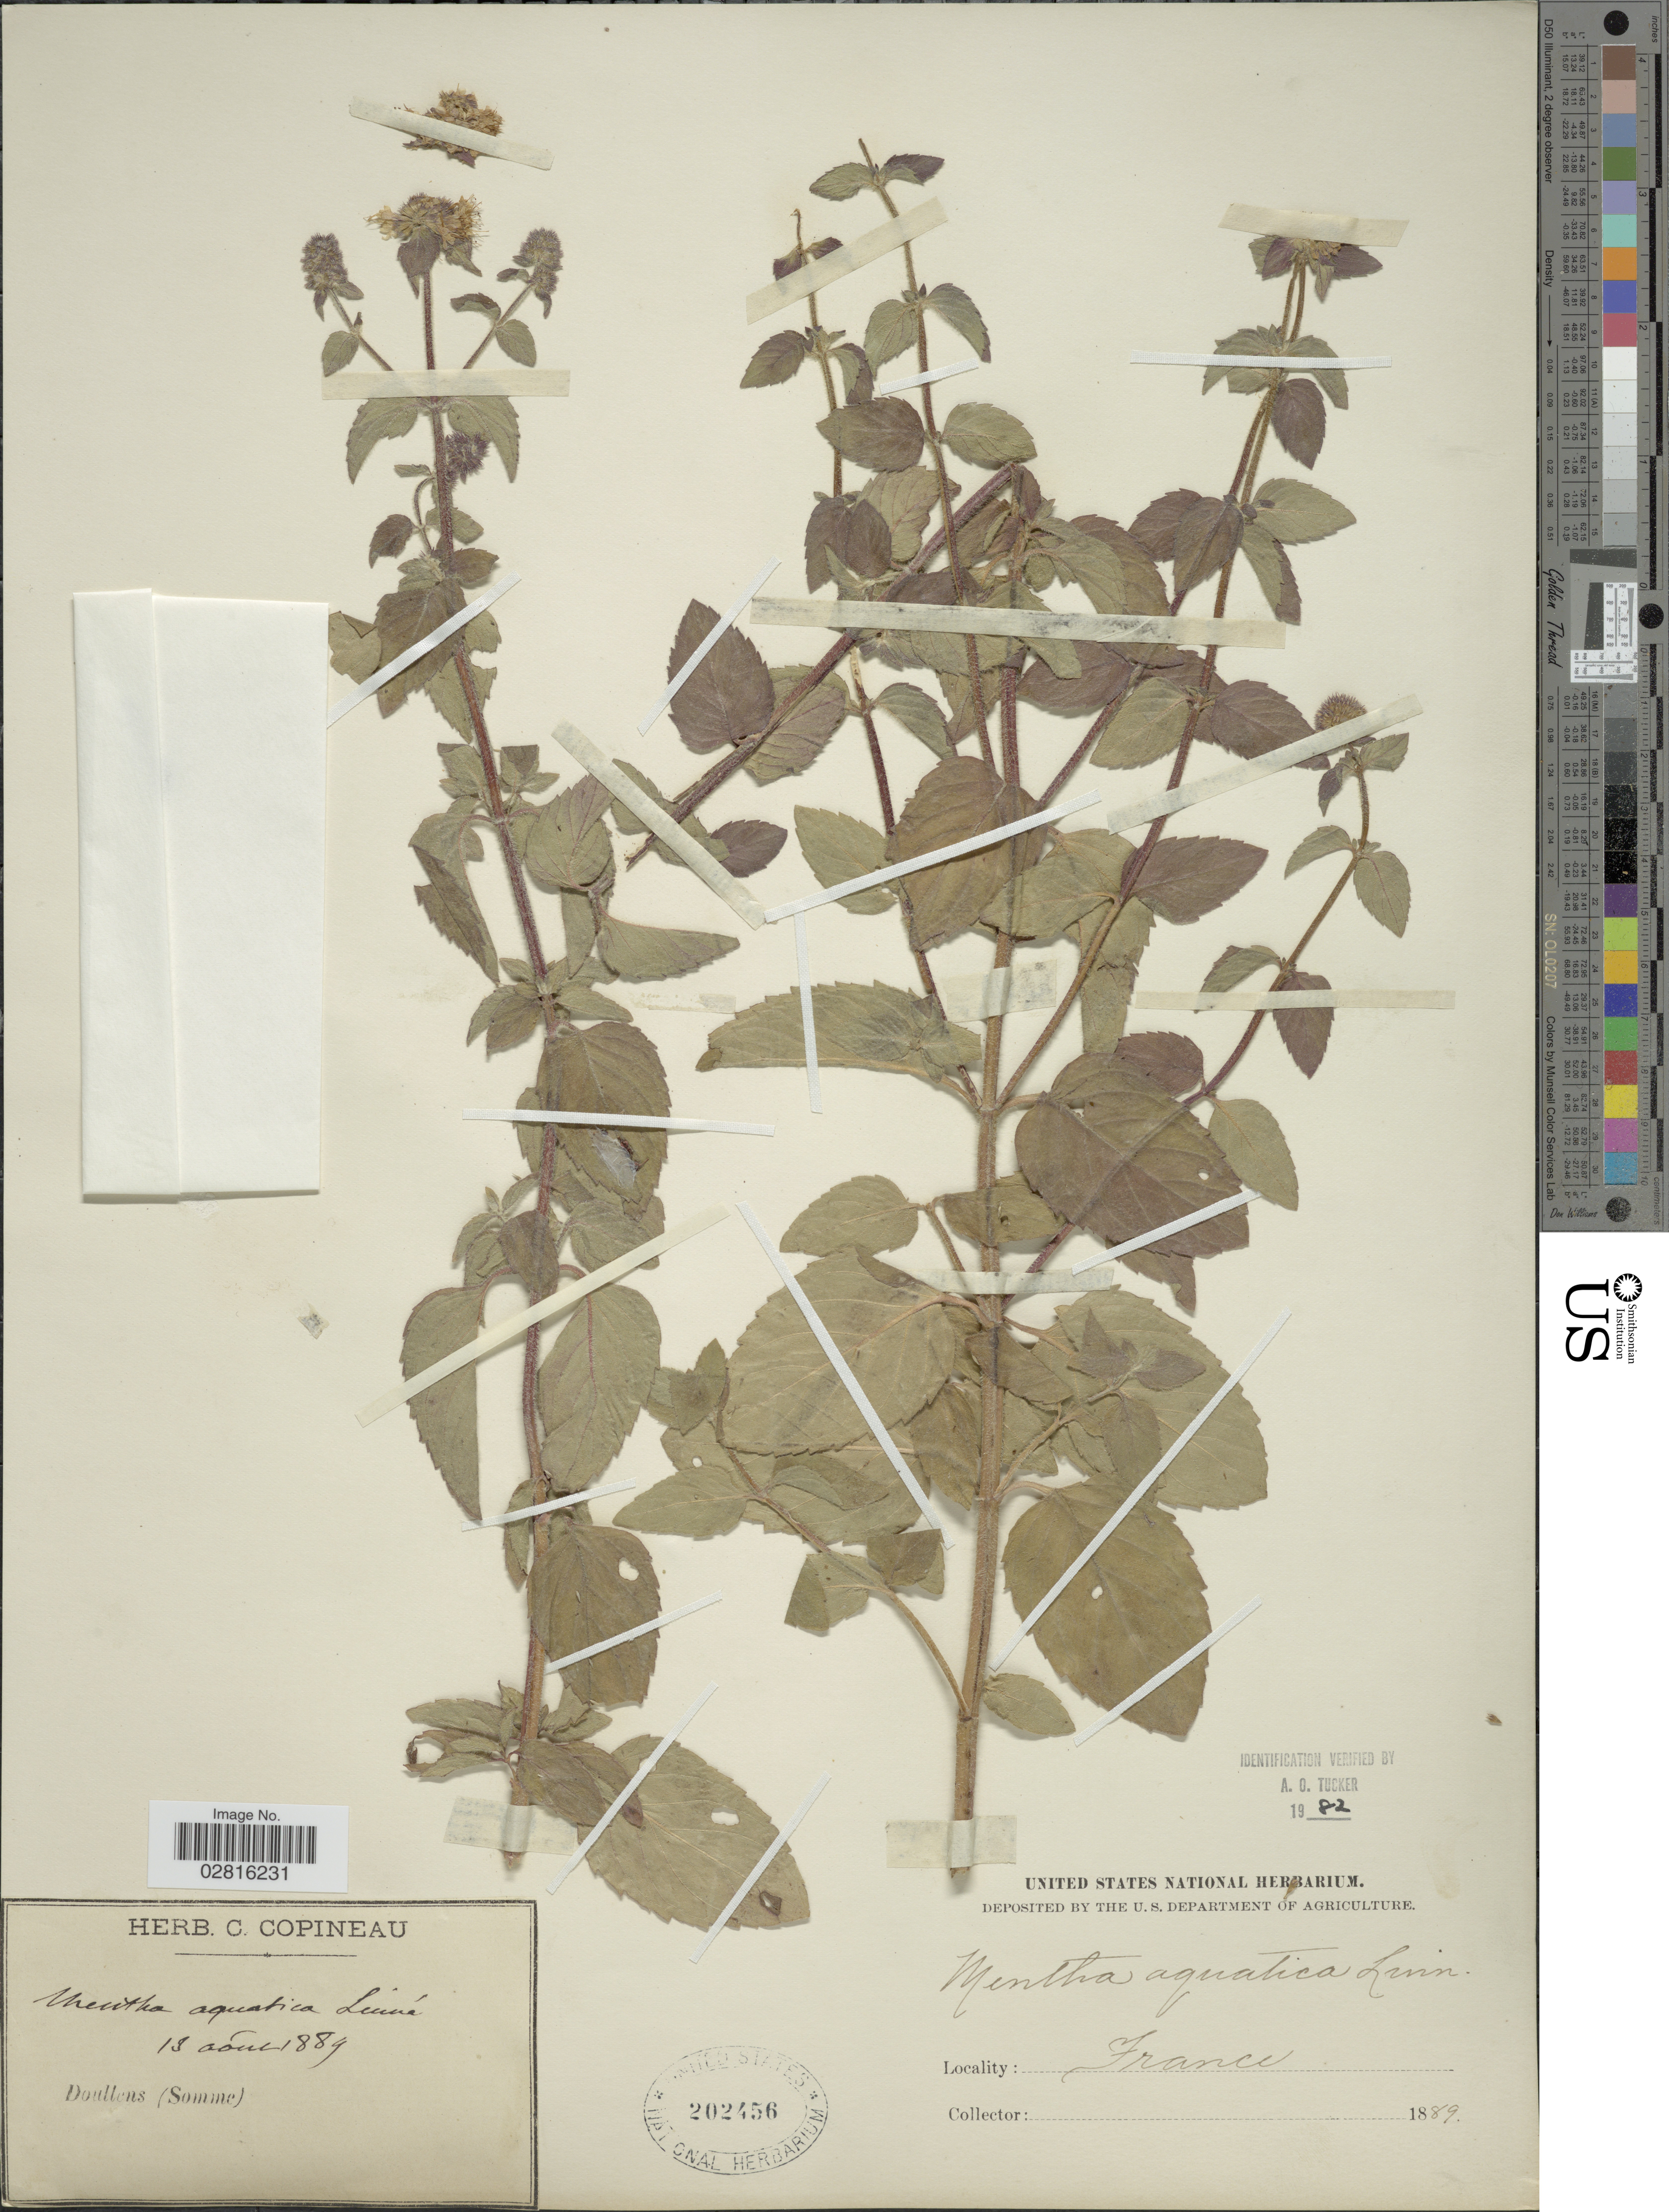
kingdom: Plantae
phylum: Tracheophyta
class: Magnoliopsida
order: Lamiales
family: Lamiaceae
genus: Mentha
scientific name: Mentha aquatica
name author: L.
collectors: ex herb. C. Copineau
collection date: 1889-08-13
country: France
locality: Doullens (Somme).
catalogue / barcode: US 202456